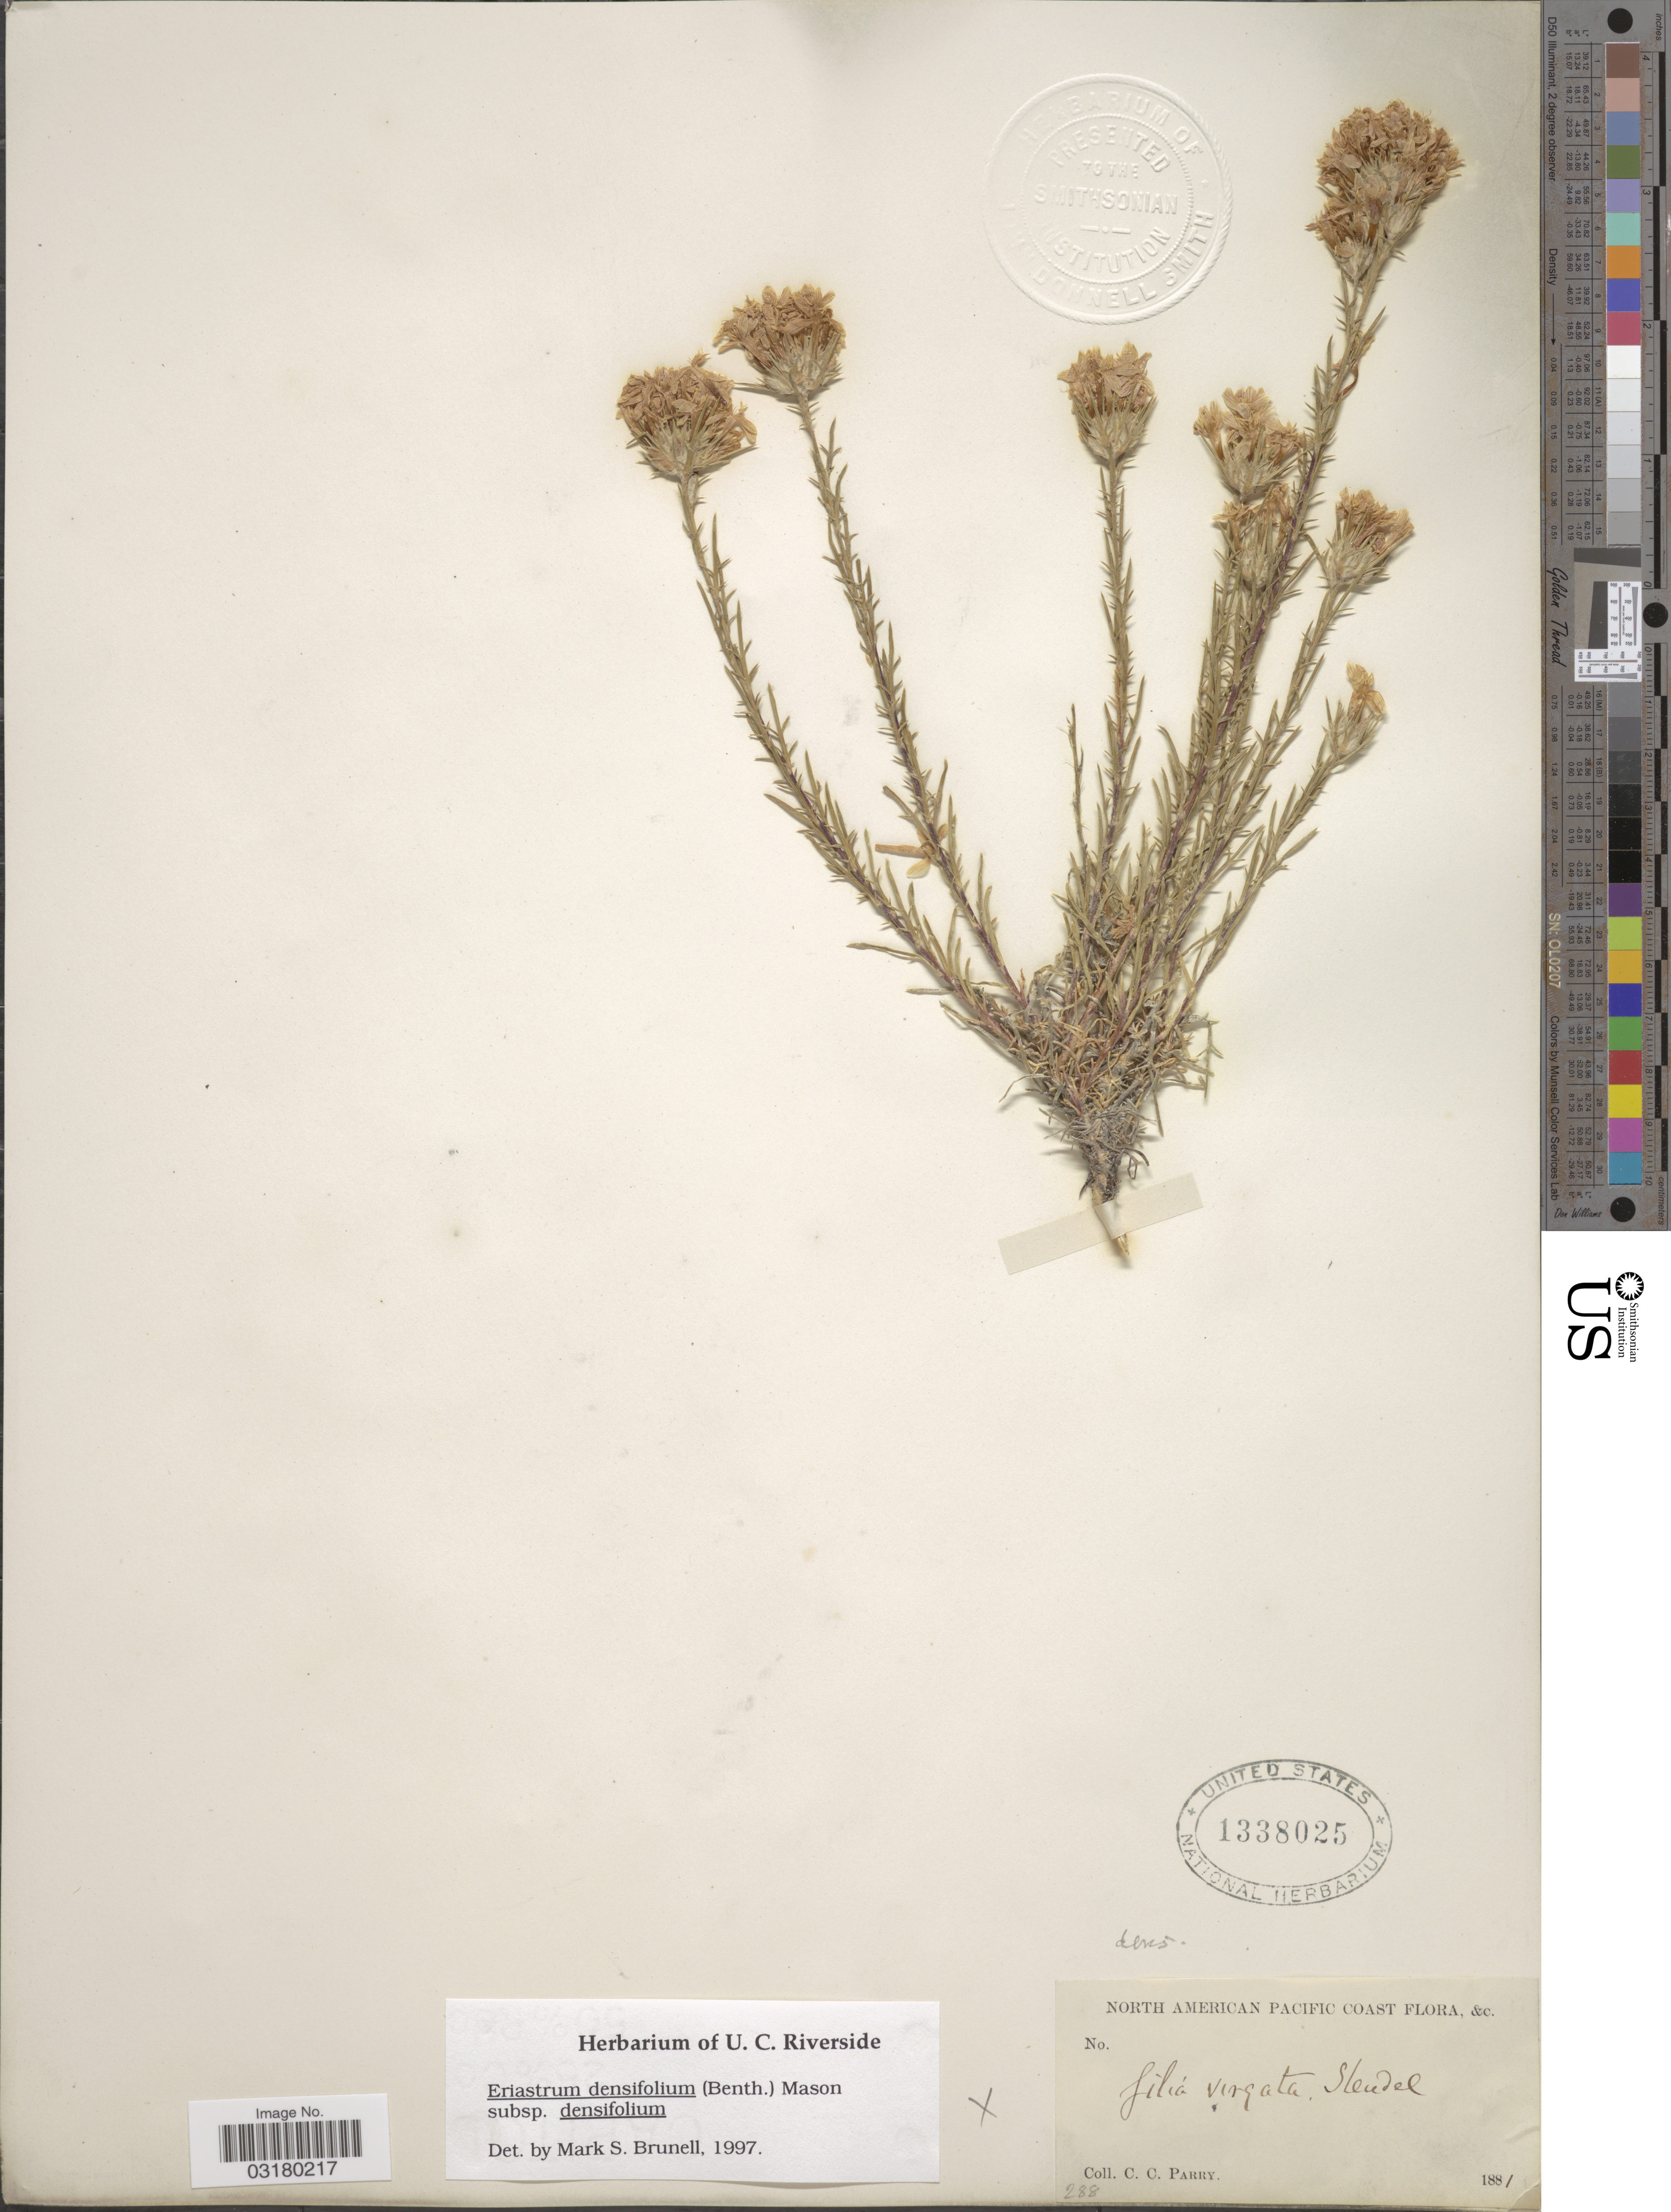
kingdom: Plantae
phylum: Tracheophyta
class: Magnoliopsida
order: Ericales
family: Polemoniaceae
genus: Eriastrum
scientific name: Eriastrum densifolium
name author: (Benth.) H. Mason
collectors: C. C. Parry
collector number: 288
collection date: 1881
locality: North American Pacific Coast.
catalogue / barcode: US 1338025